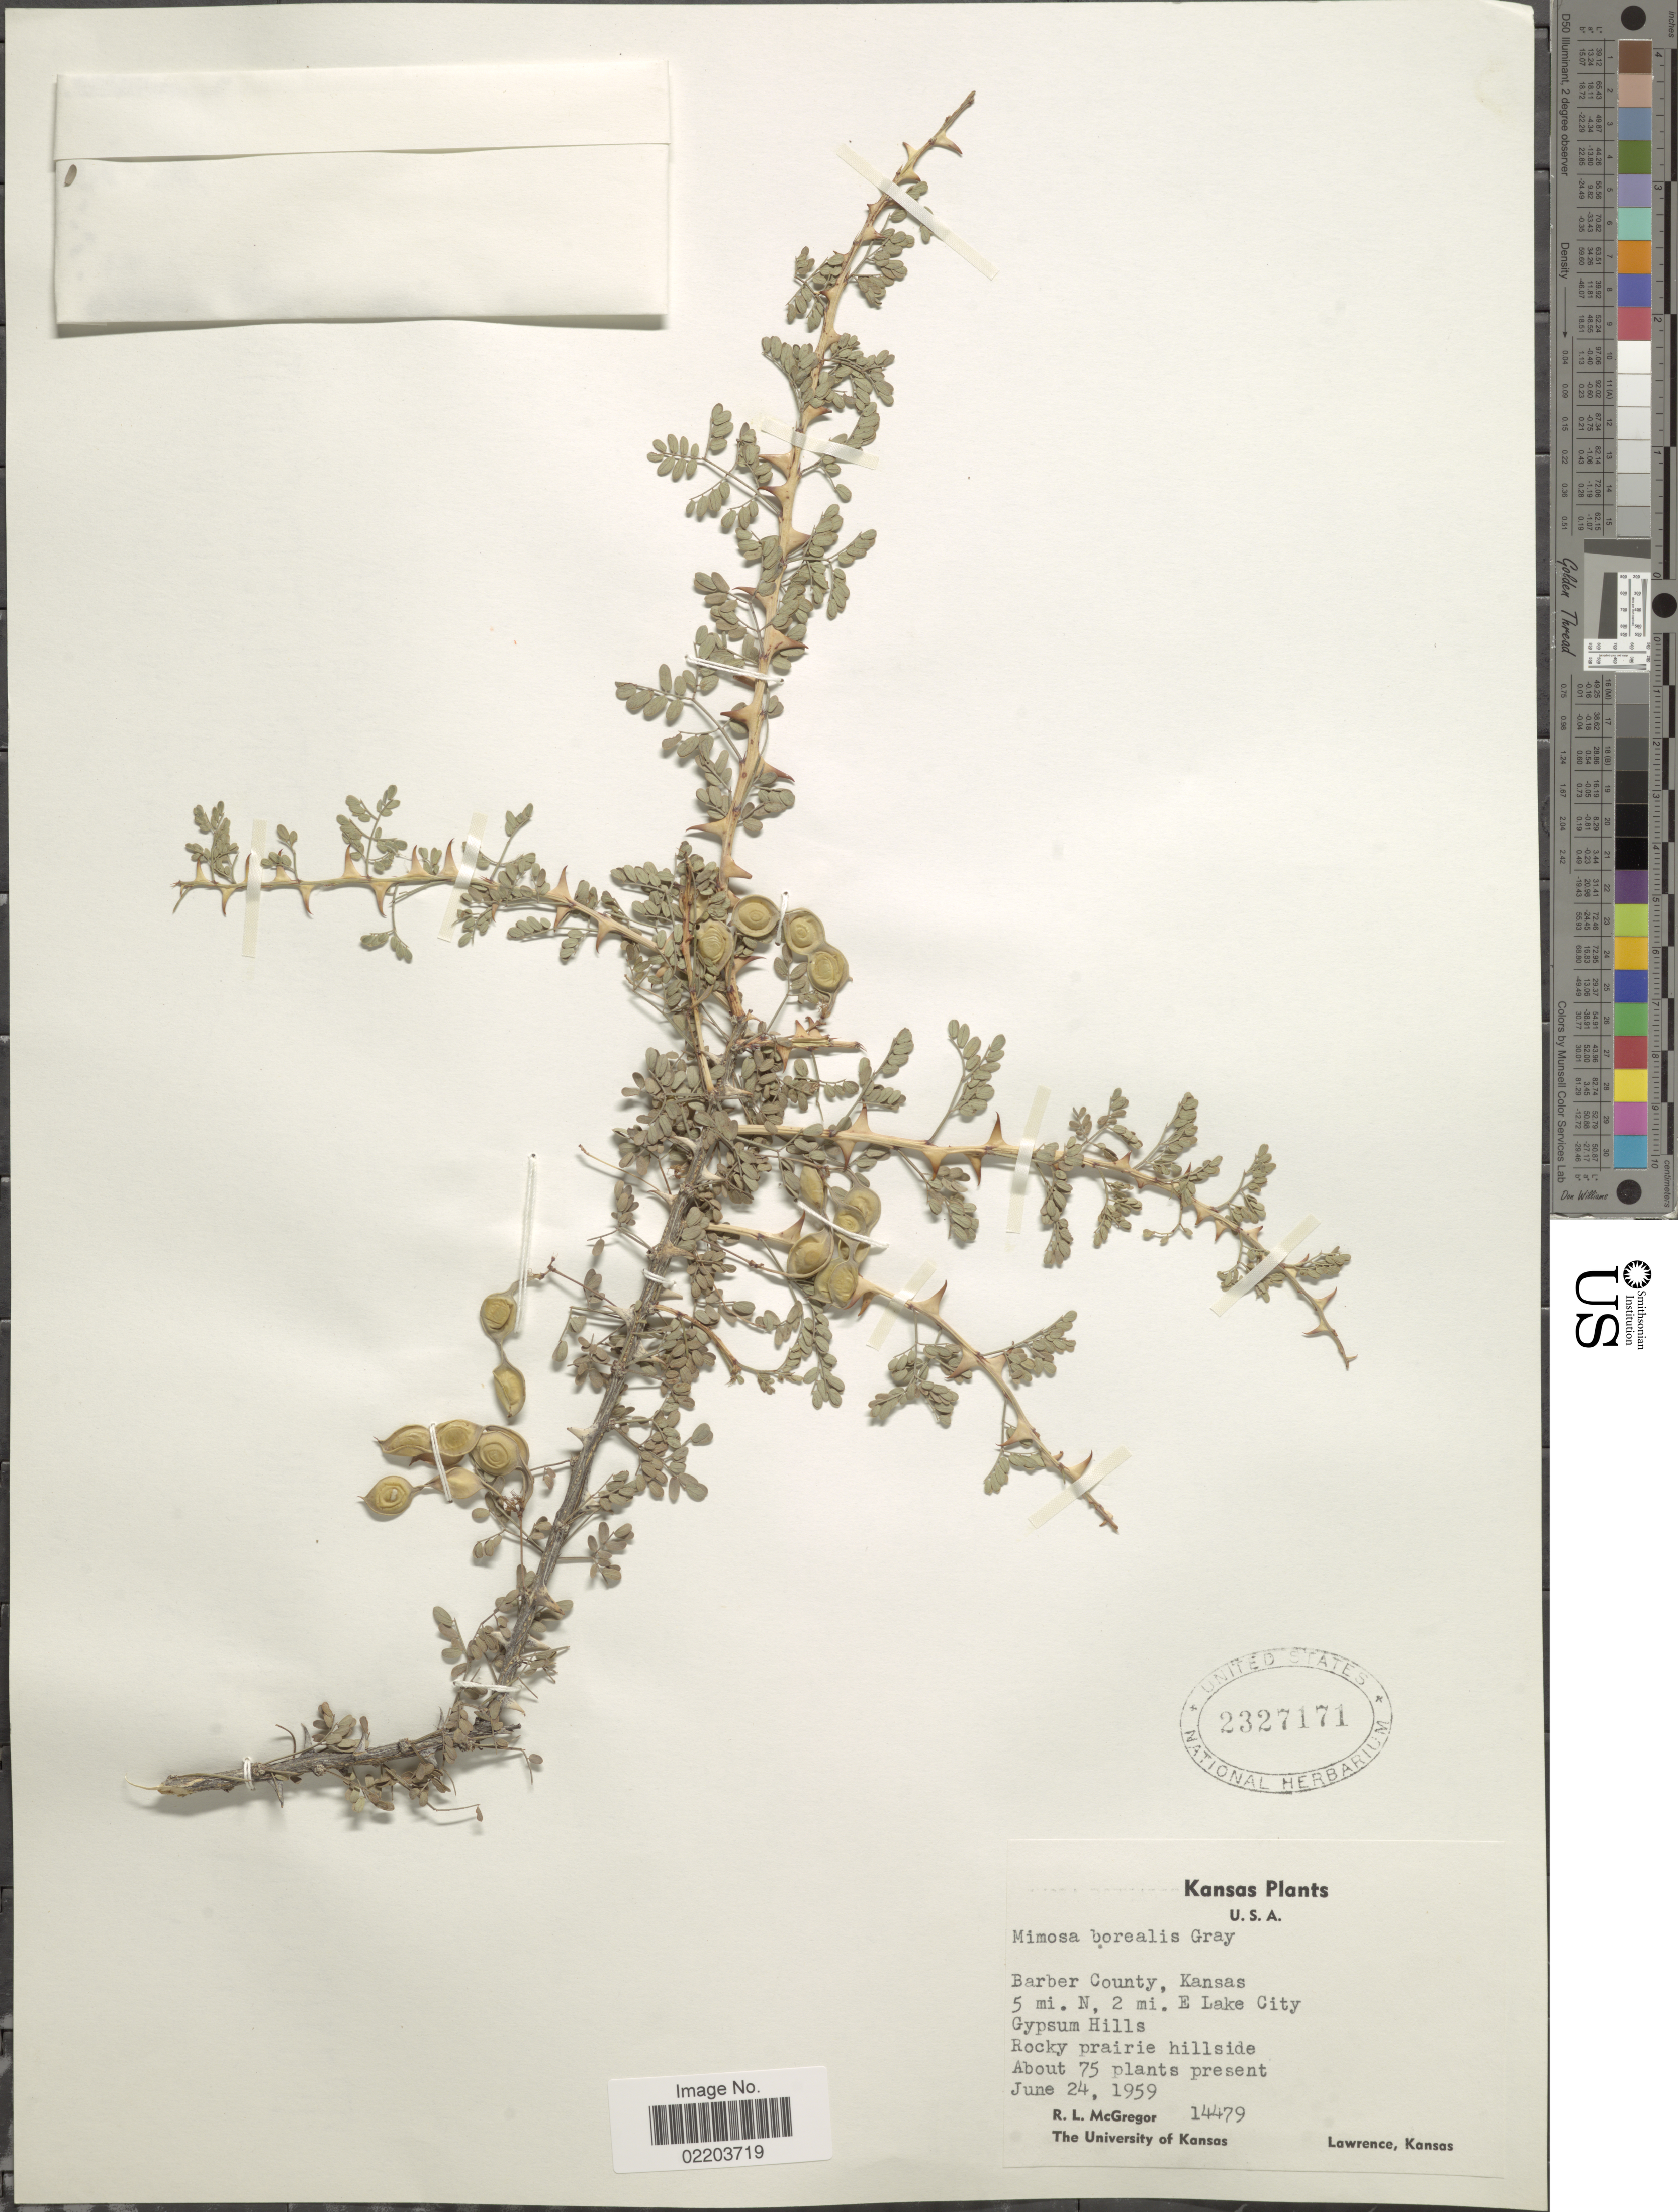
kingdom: Plantae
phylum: Tracheophyta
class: Magnoliopsida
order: Fabales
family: Fabaceae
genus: Mimosa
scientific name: Mimosa borealis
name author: A. Gray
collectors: R. McGregor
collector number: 14479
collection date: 1959-06-24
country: United States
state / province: Kansas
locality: Barber County, Kansas, 5 mi. N, 2 mi E Lake City, Gypsum Hills, Rocky prairie hillside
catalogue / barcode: US 2327171